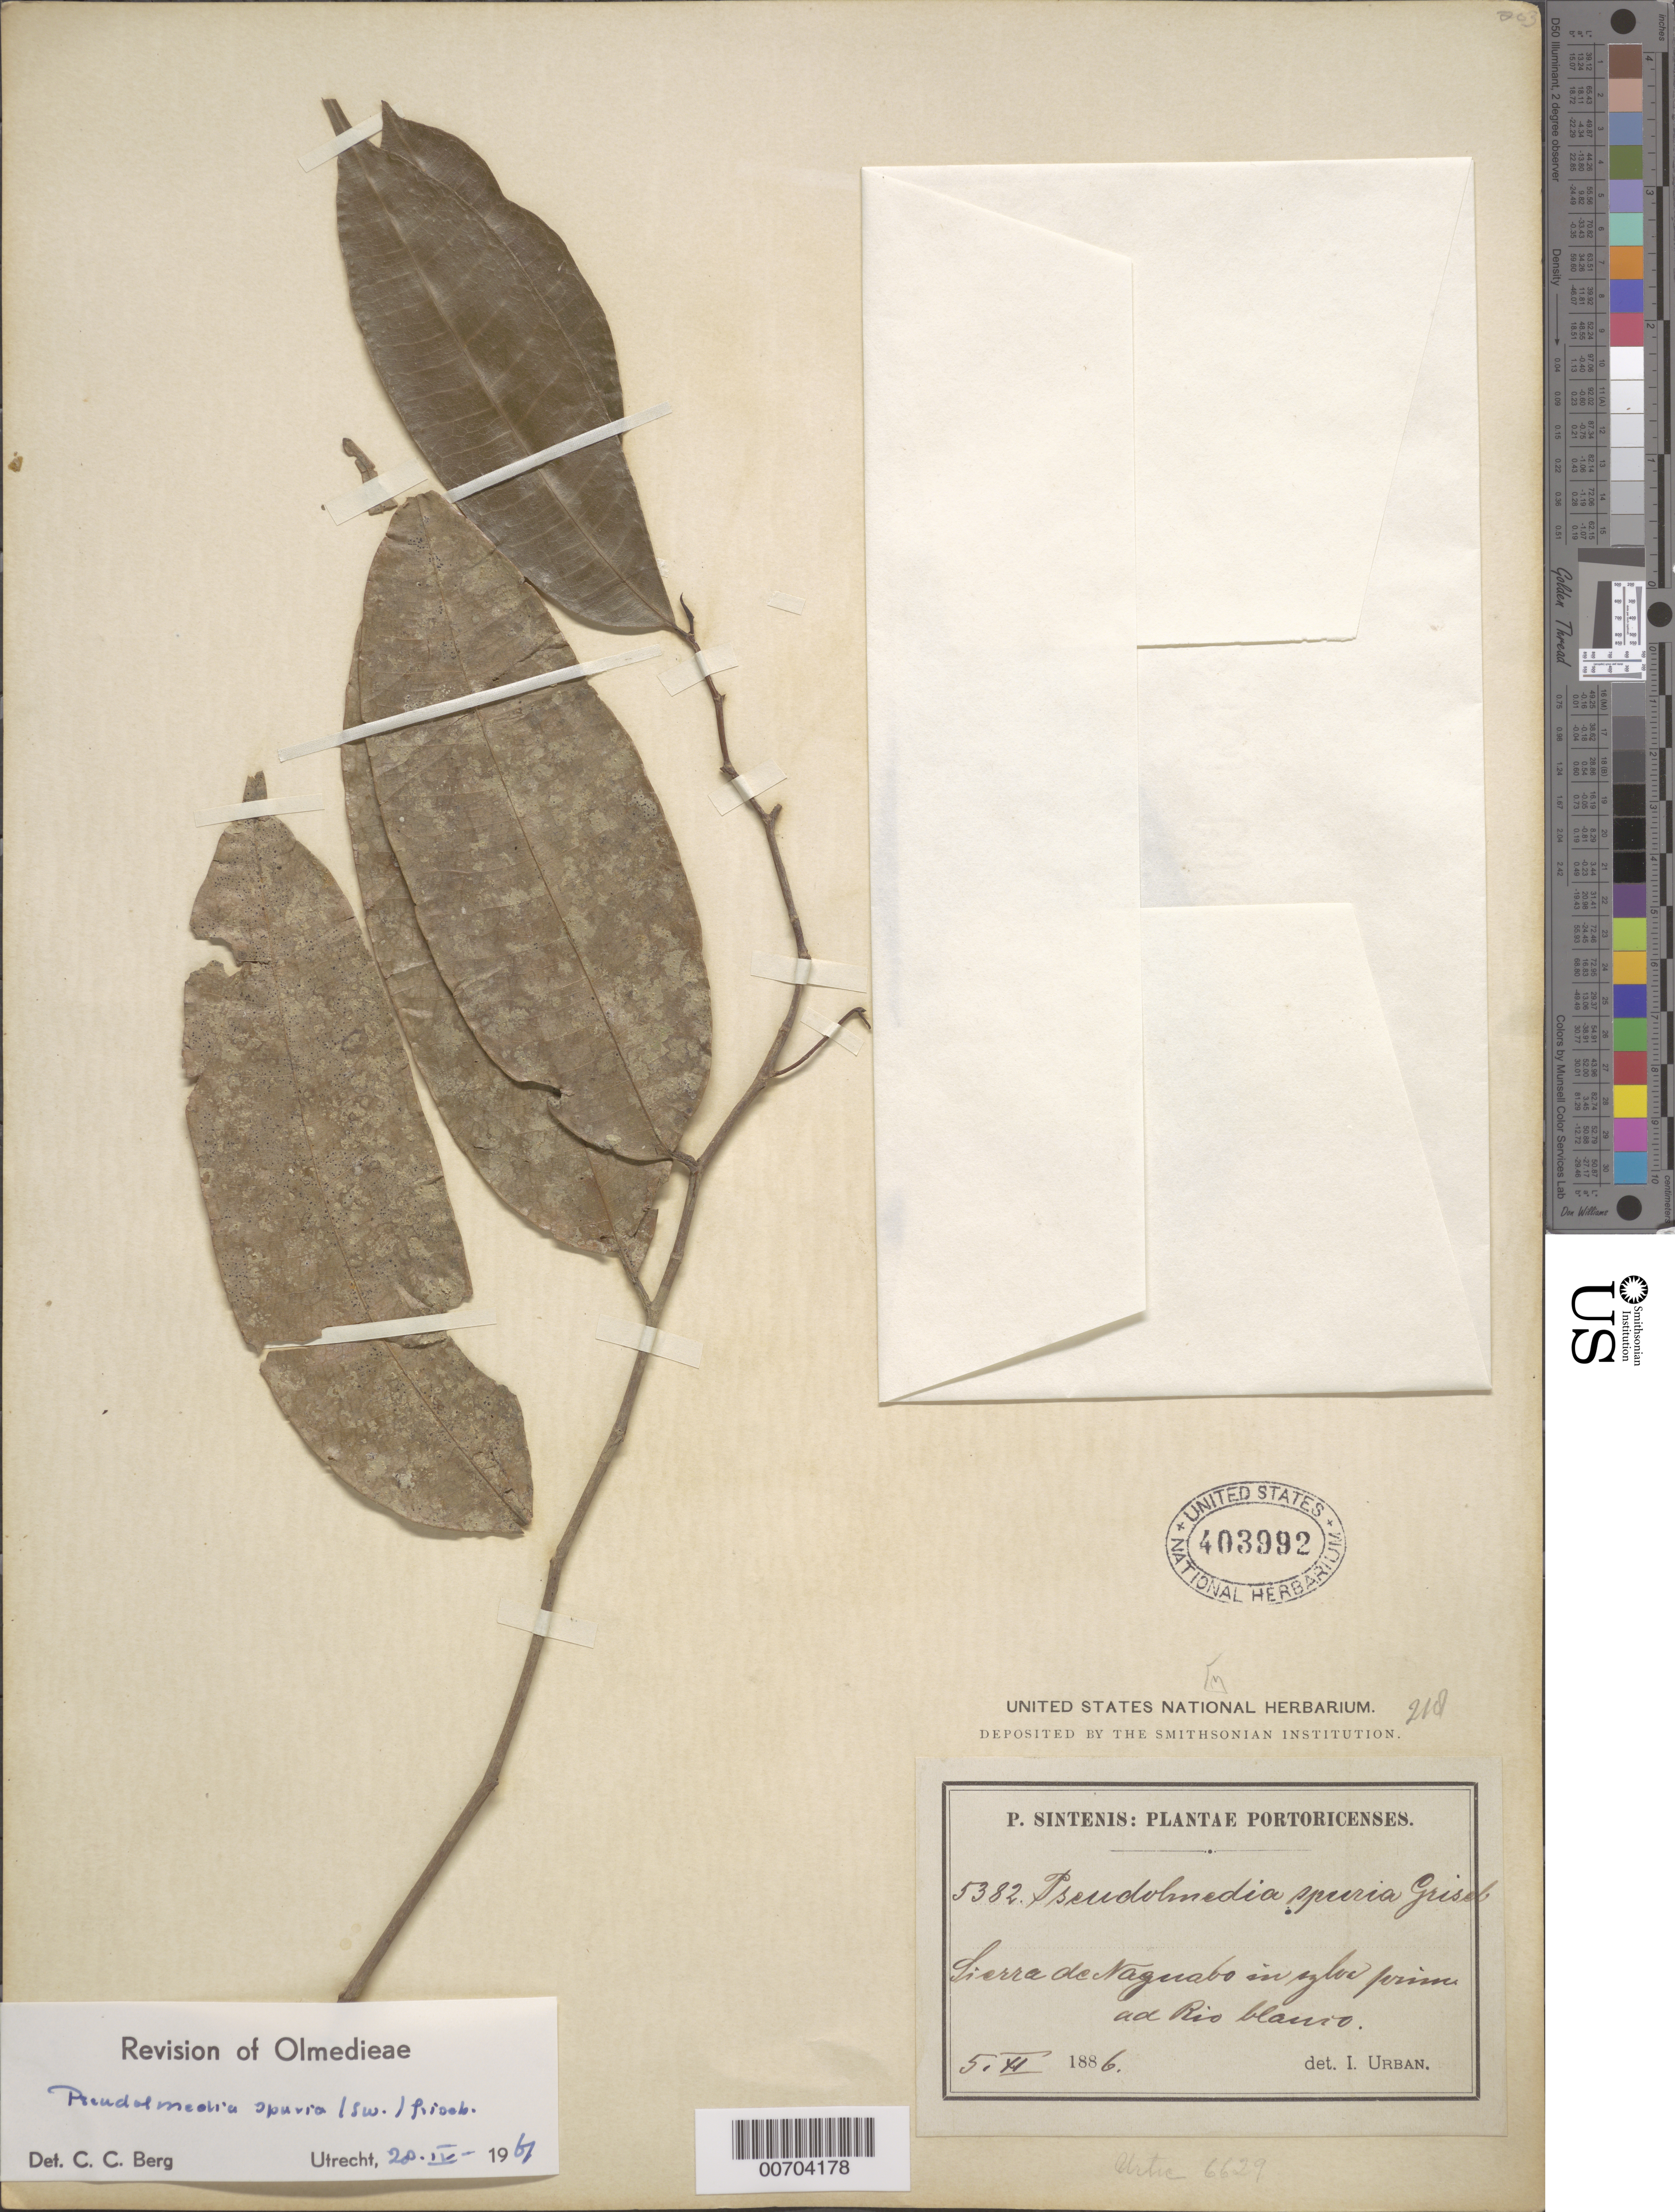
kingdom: Plantae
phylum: Tracheophyta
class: Magnoliopsida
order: Rosales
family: Moraceae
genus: Pseudolmedia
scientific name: Pseudolmedia spuria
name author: (Sw.) Griseb.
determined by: Berg, C. C.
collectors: P. Sintenis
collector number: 5382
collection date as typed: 05 Nov 1886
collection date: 1886-11-05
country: Puerto Rico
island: Greater Antilles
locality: Sierra de Naguabo in sylvis primo ad Río Blanco.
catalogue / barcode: US 403992